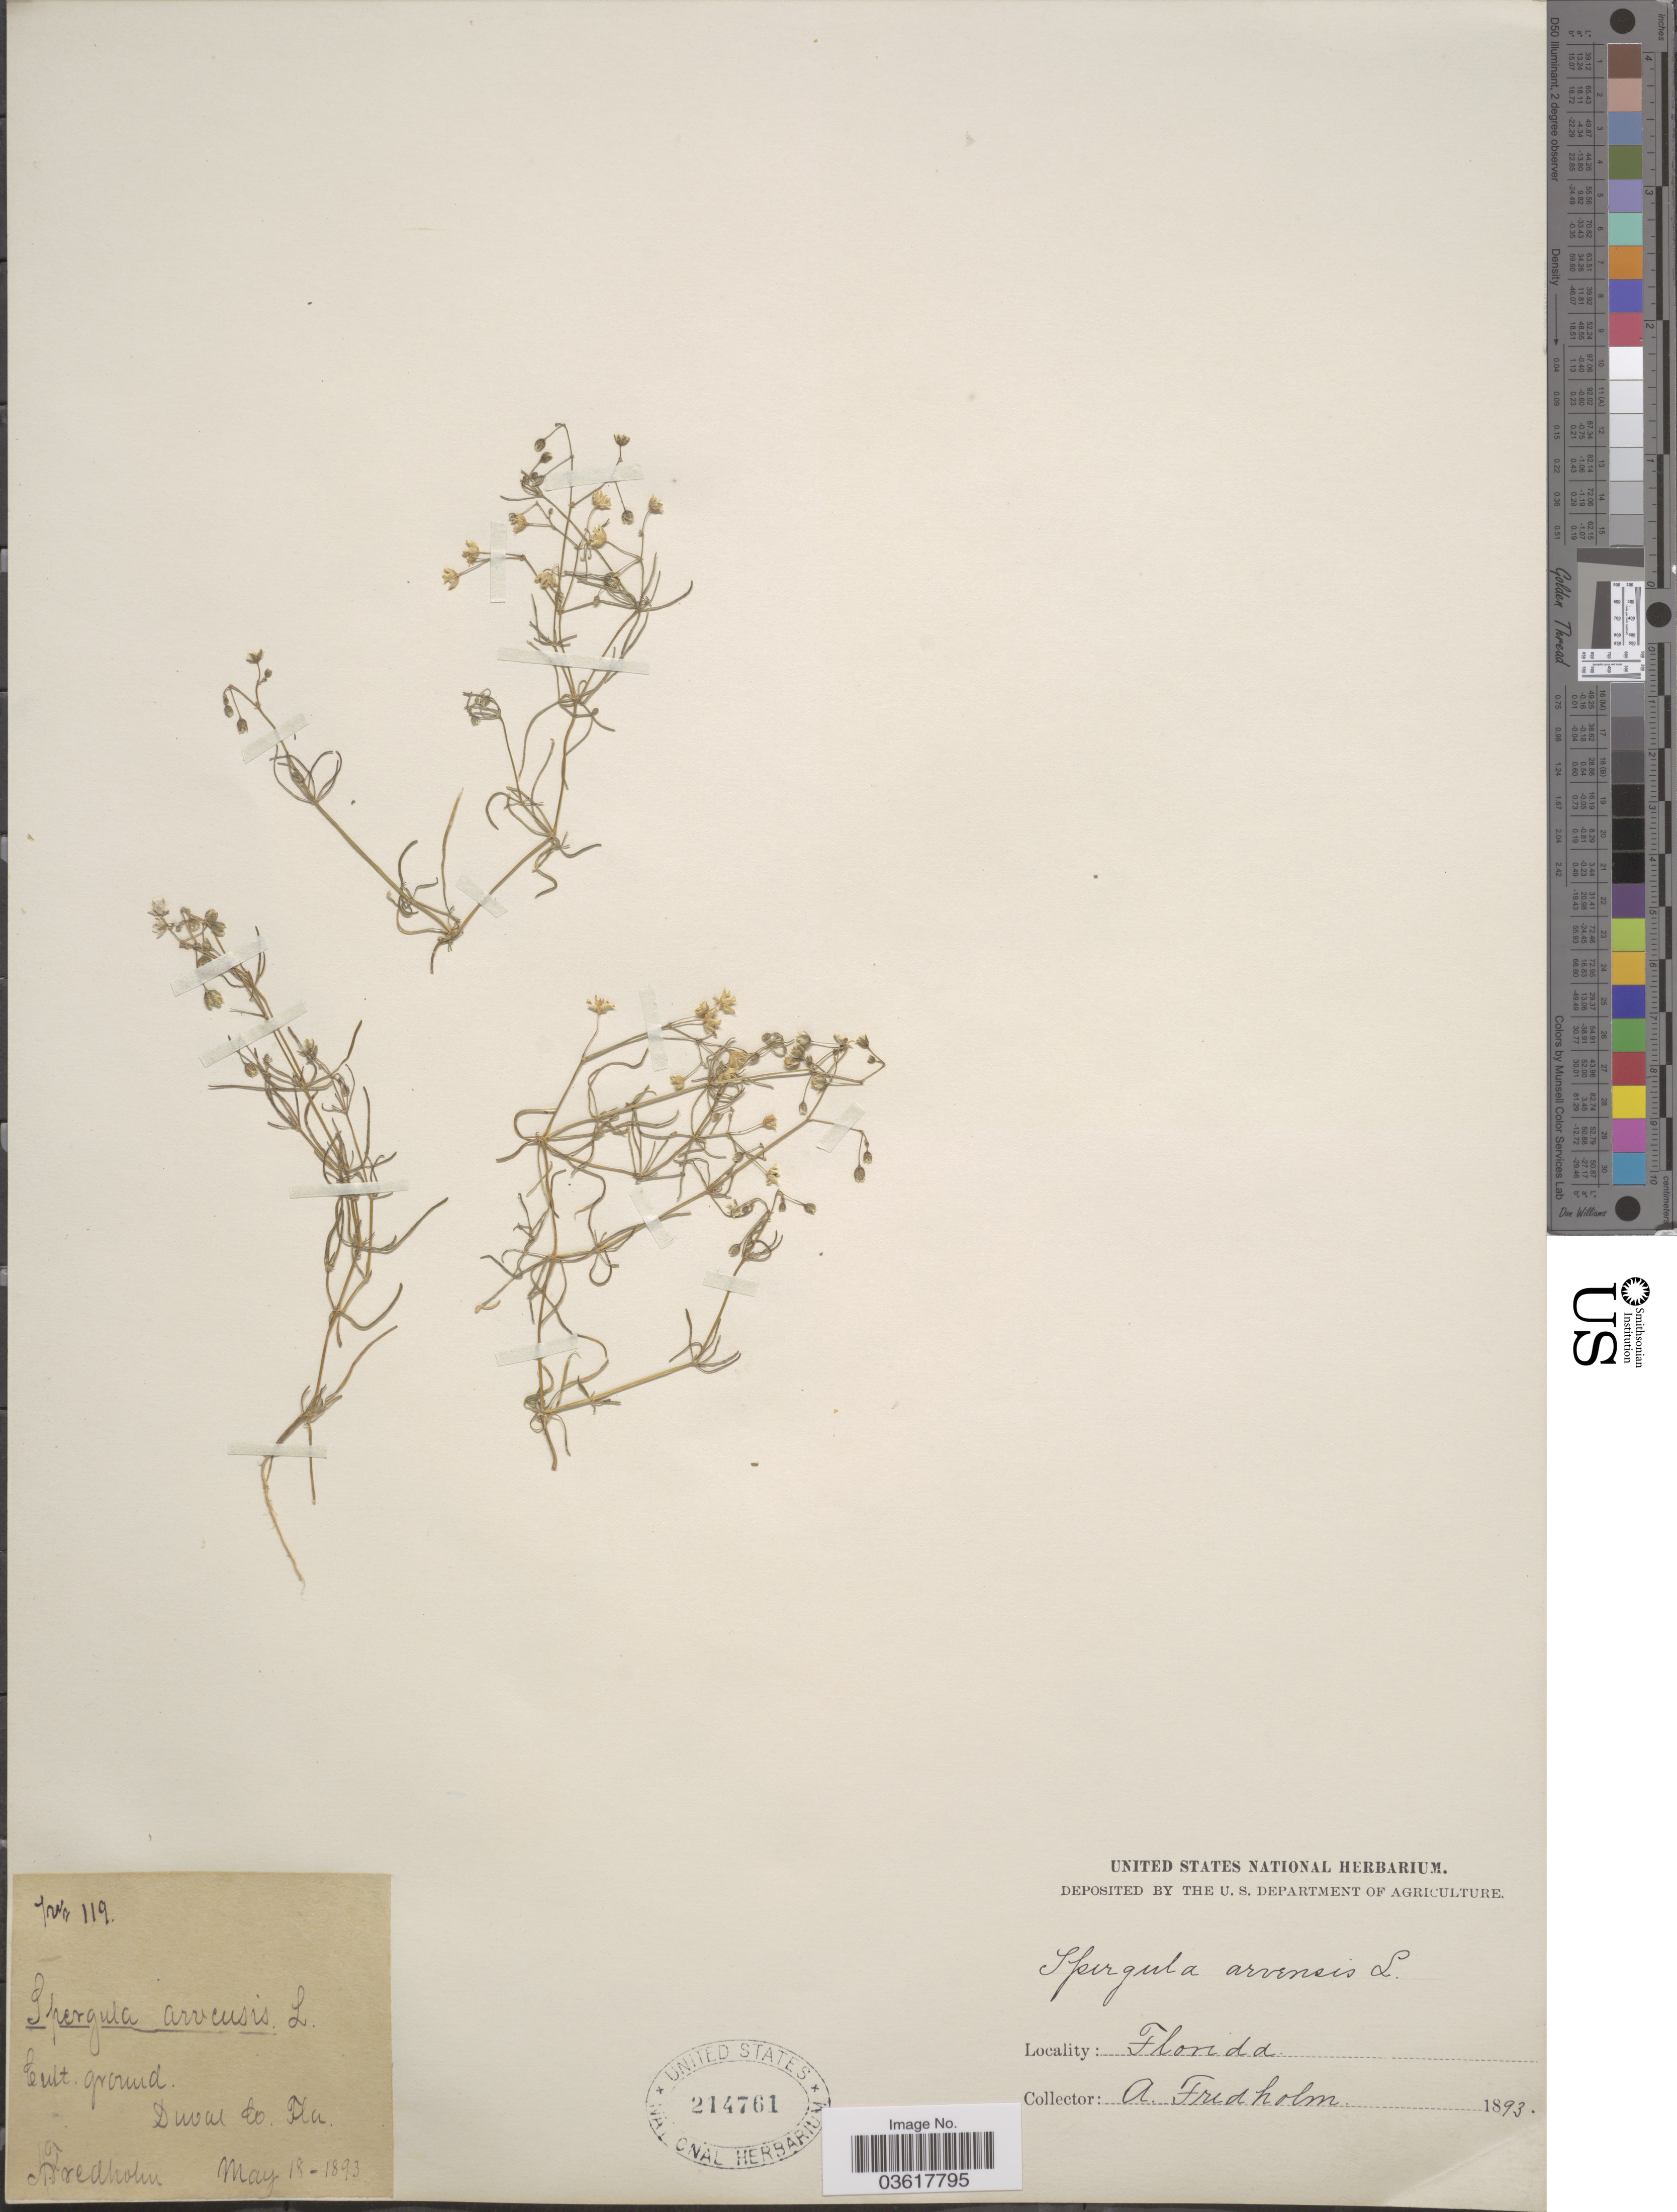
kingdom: Plantae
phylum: Tracheophyta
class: Magnoliopsida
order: Caryophyllales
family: Caryophyllaceae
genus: Spergula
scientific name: Spergula arvensis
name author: L.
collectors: A. Fredholm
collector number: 119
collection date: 1893-05-18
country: United States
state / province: Florida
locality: Duval Co.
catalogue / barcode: US 214761